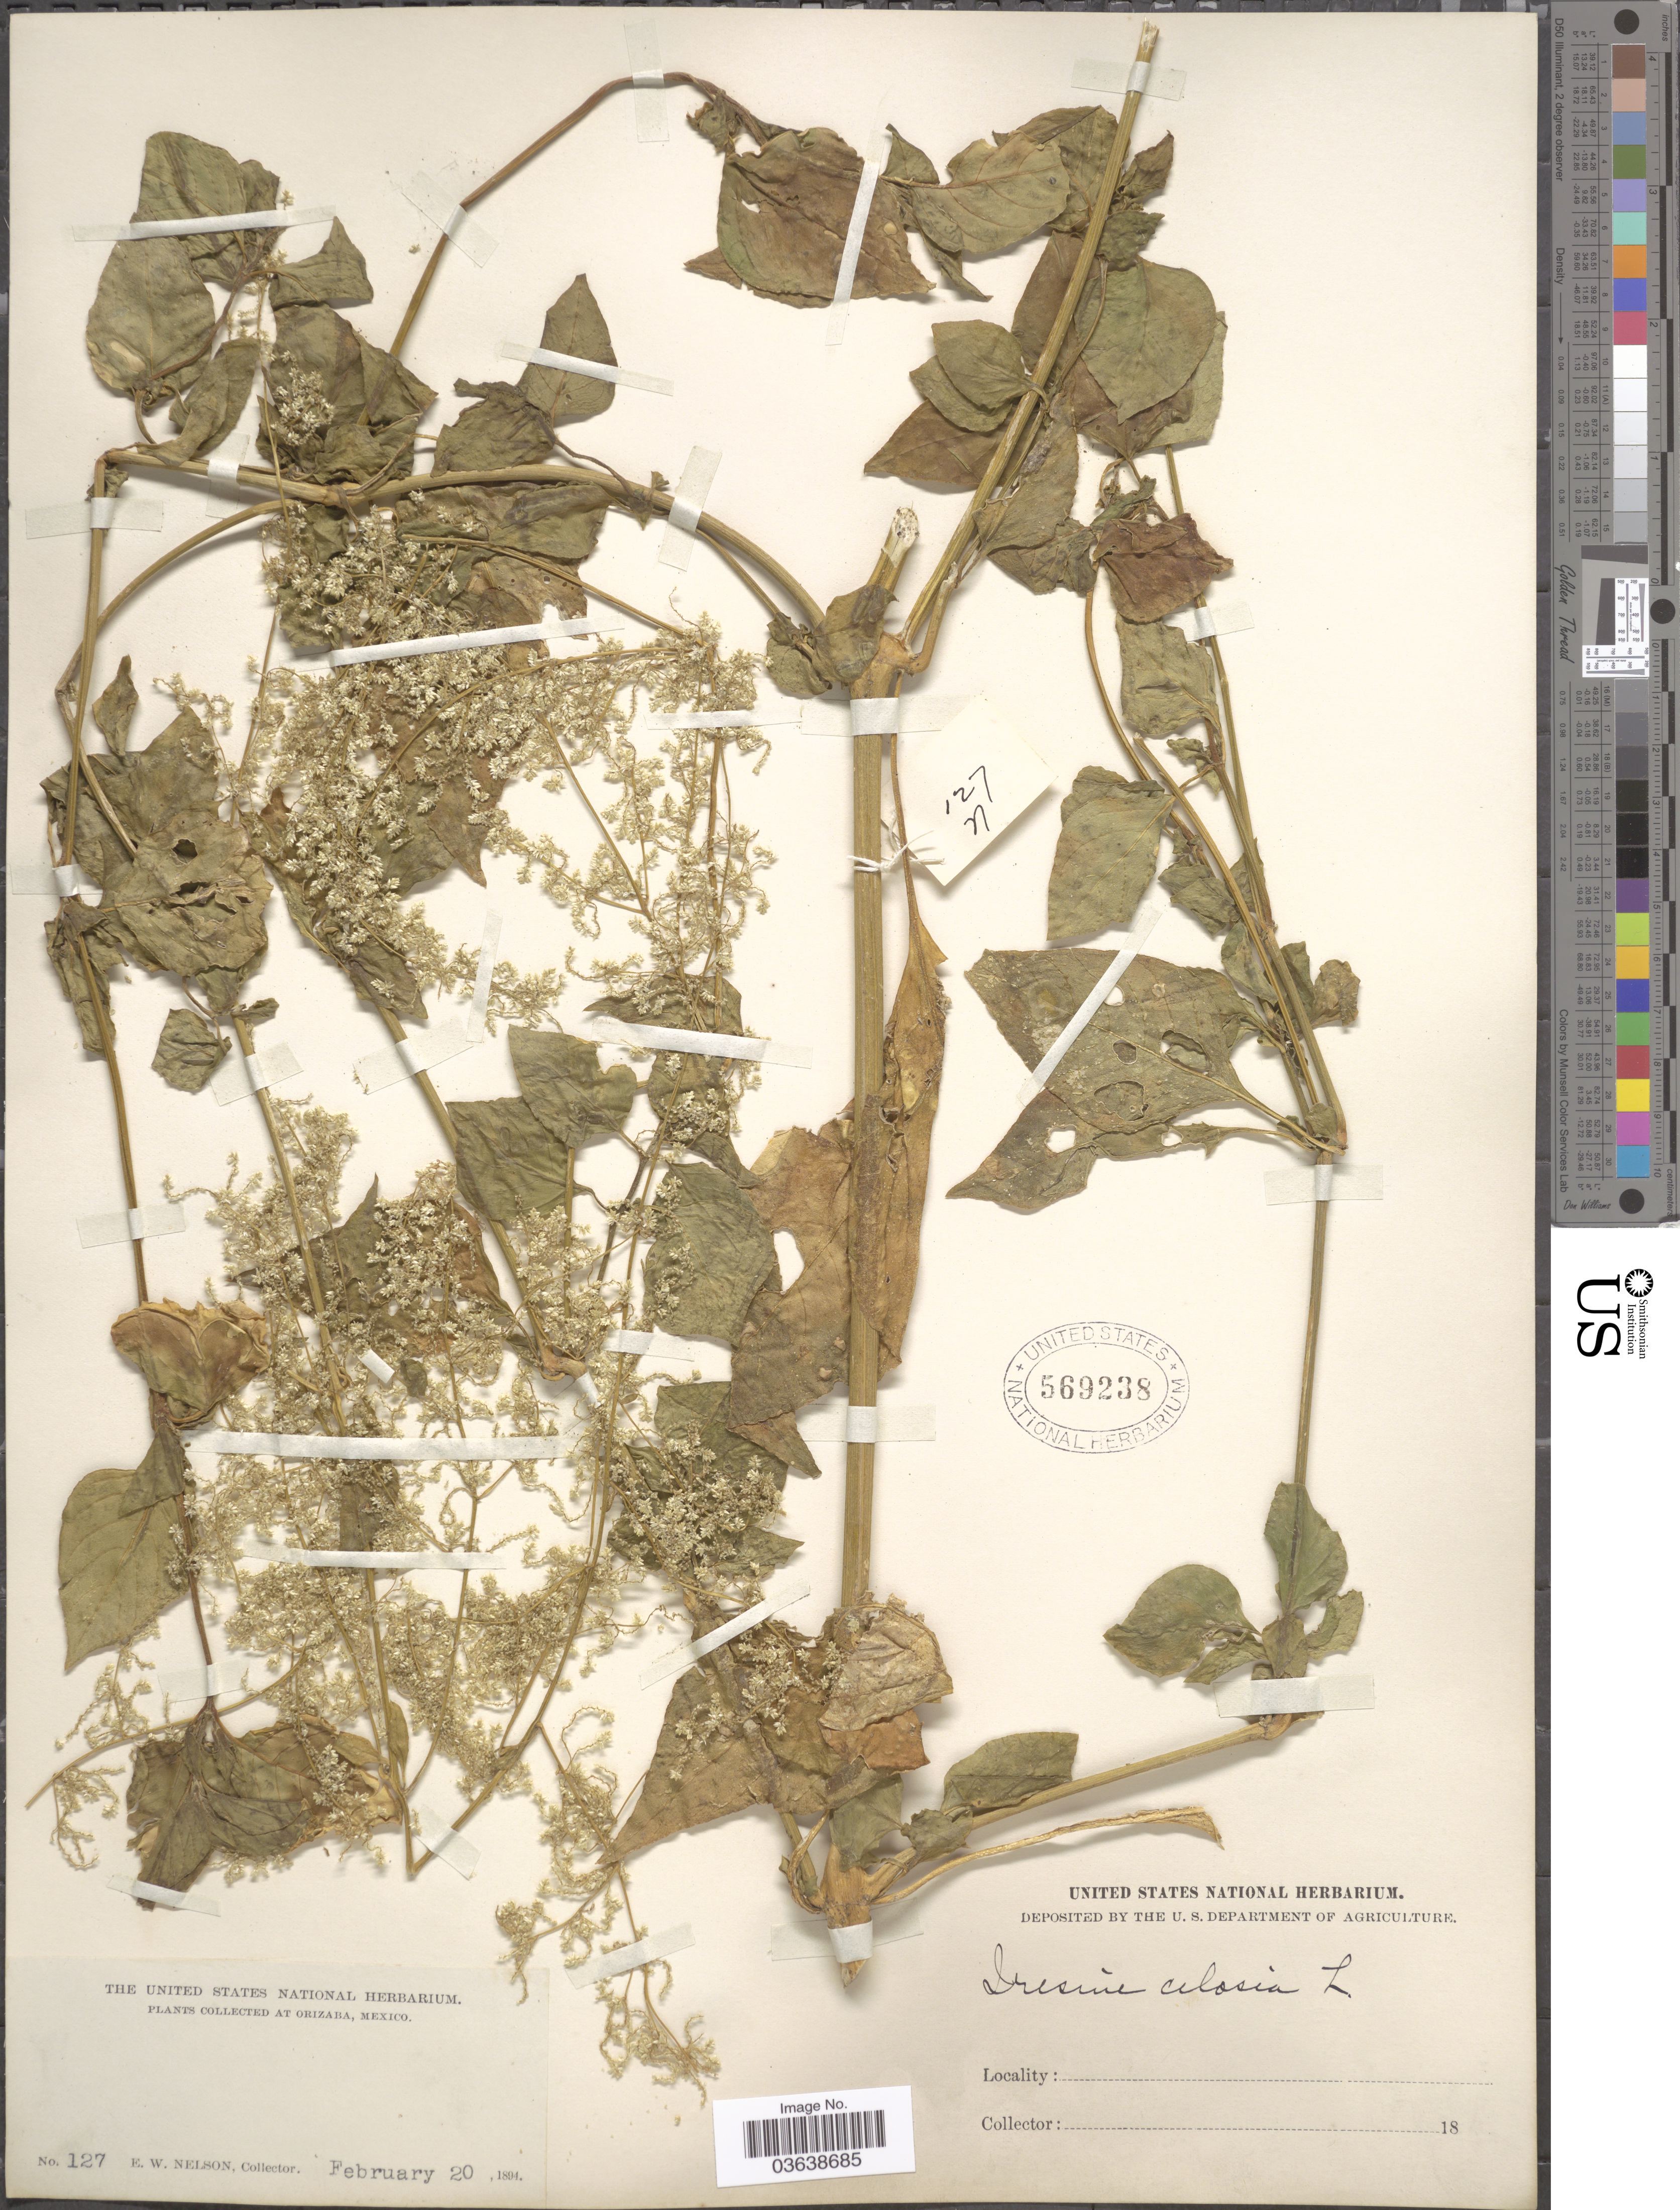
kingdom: Plantae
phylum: Tracheophyta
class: Magnoliopsida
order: Caryophyllales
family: Amaranthaceae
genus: Iresine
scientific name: Iresine celosia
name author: L.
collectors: E. W. Nelson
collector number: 127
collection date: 1894-02-20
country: Mexico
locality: Orizaba.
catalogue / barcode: US 569238